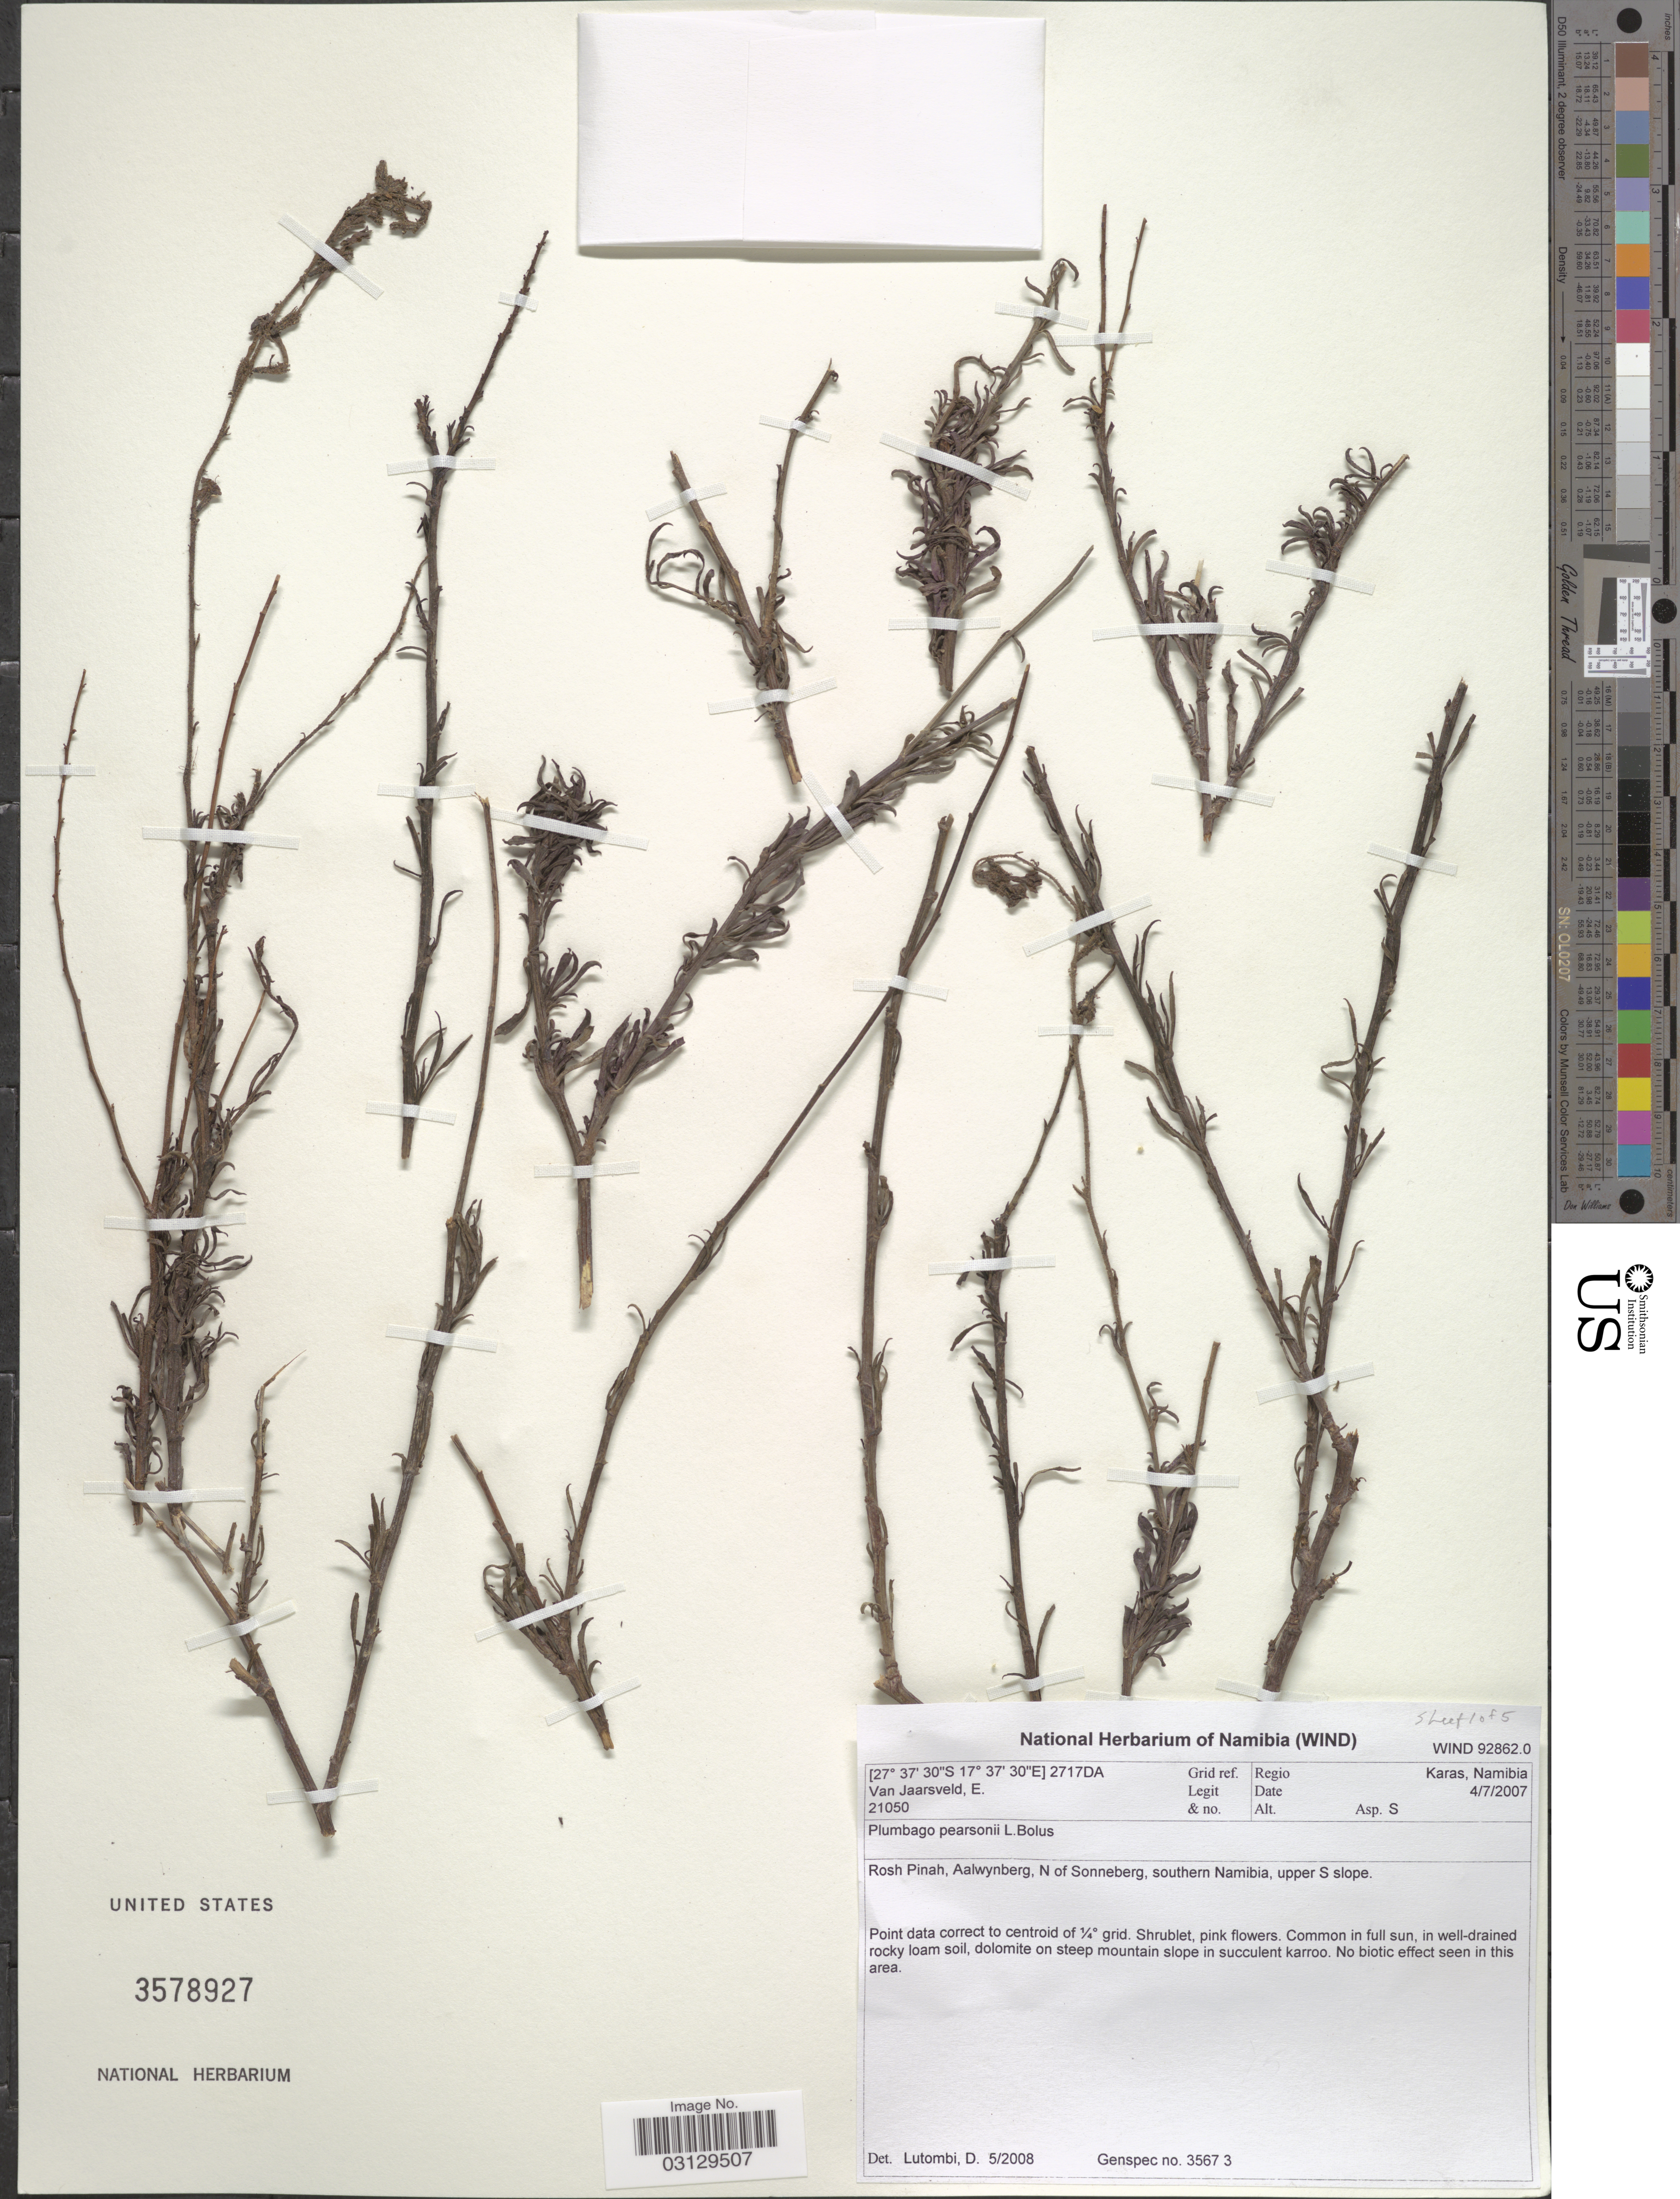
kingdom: Plantae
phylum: Tracheophyta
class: Magnoliopsida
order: Caryophyllales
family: Plumbaginaceae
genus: Plumbago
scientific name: Plumbago pearsonii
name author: L. Bolus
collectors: E. van Jaarsveld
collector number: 21050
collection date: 2007-07-04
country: Namibia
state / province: Karas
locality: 2717DA Grid ref. Rosh Pinah, Aalwynberg, N of Sonneberg, southern Namibia, upper S slope.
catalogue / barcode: US 3578927